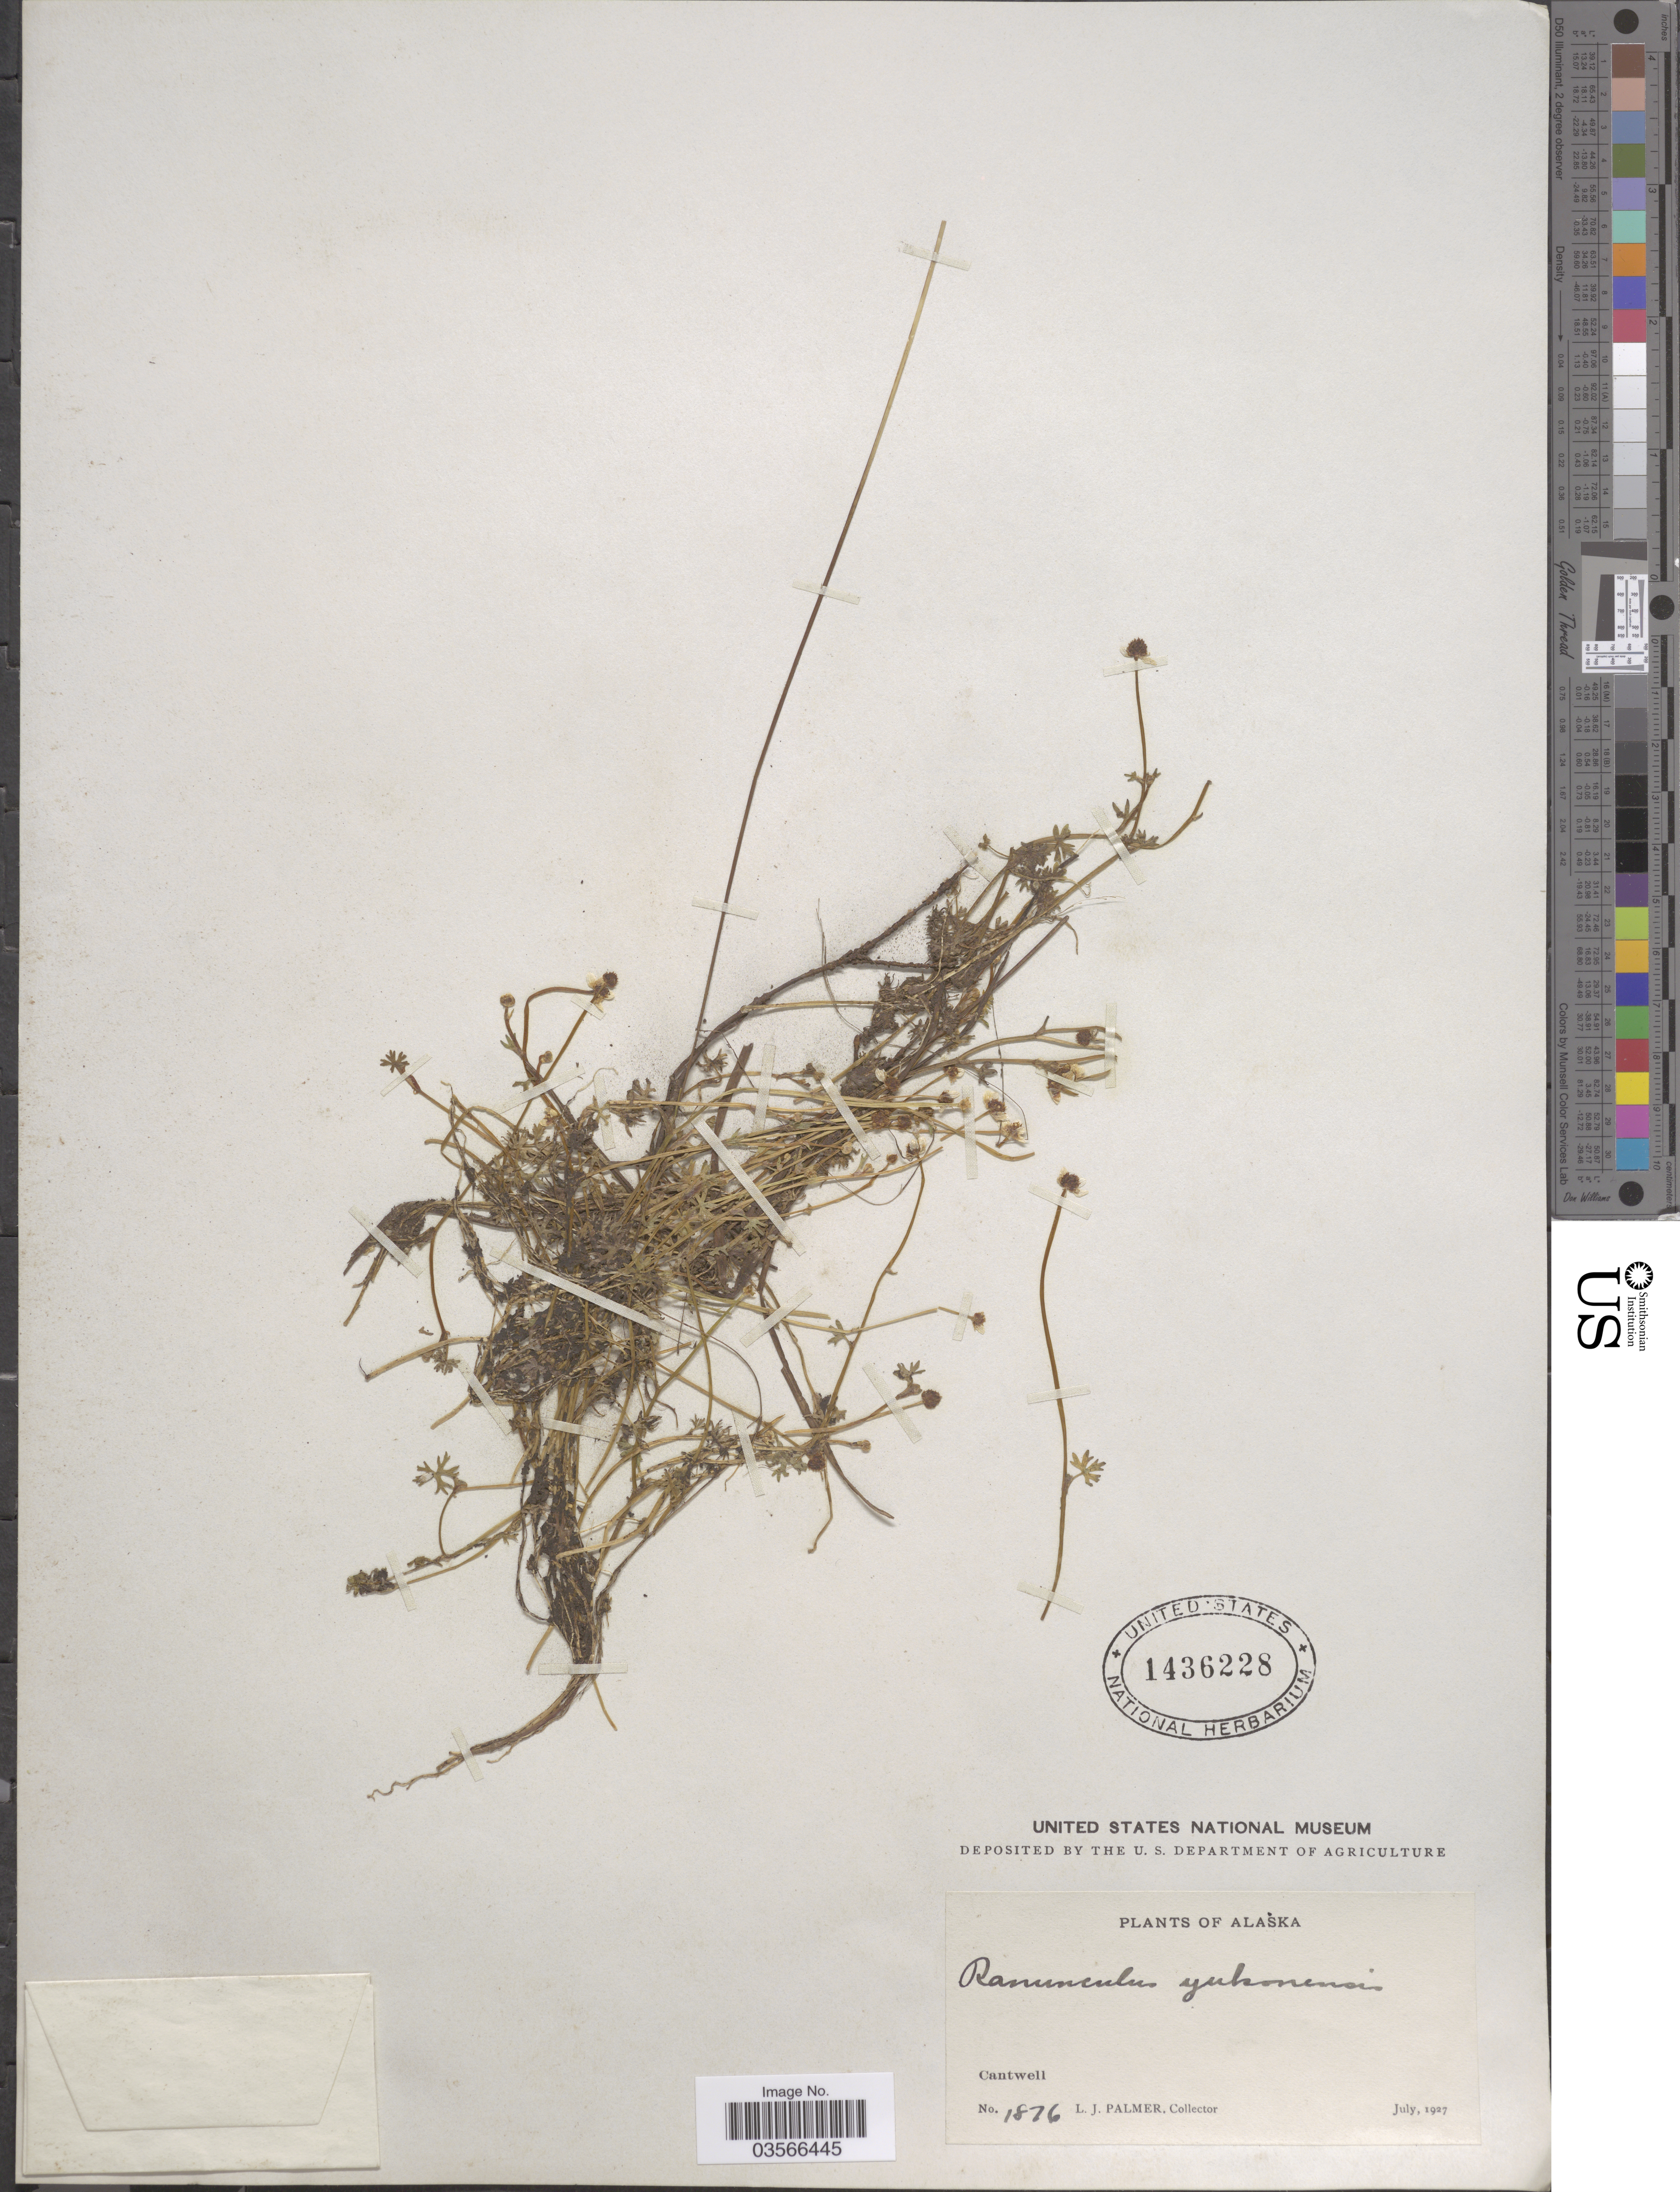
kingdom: Plantae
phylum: Tracheophyta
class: Magnoliopsida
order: Ranunculales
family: Ranunculaceae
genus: Ranunculus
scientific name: Ranunculus gmelinii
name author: DC.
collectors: L. J. Palmer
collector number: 1876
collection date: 1927-07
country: United States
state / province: Alaska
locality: Cantwell.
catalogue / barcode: US 1436228